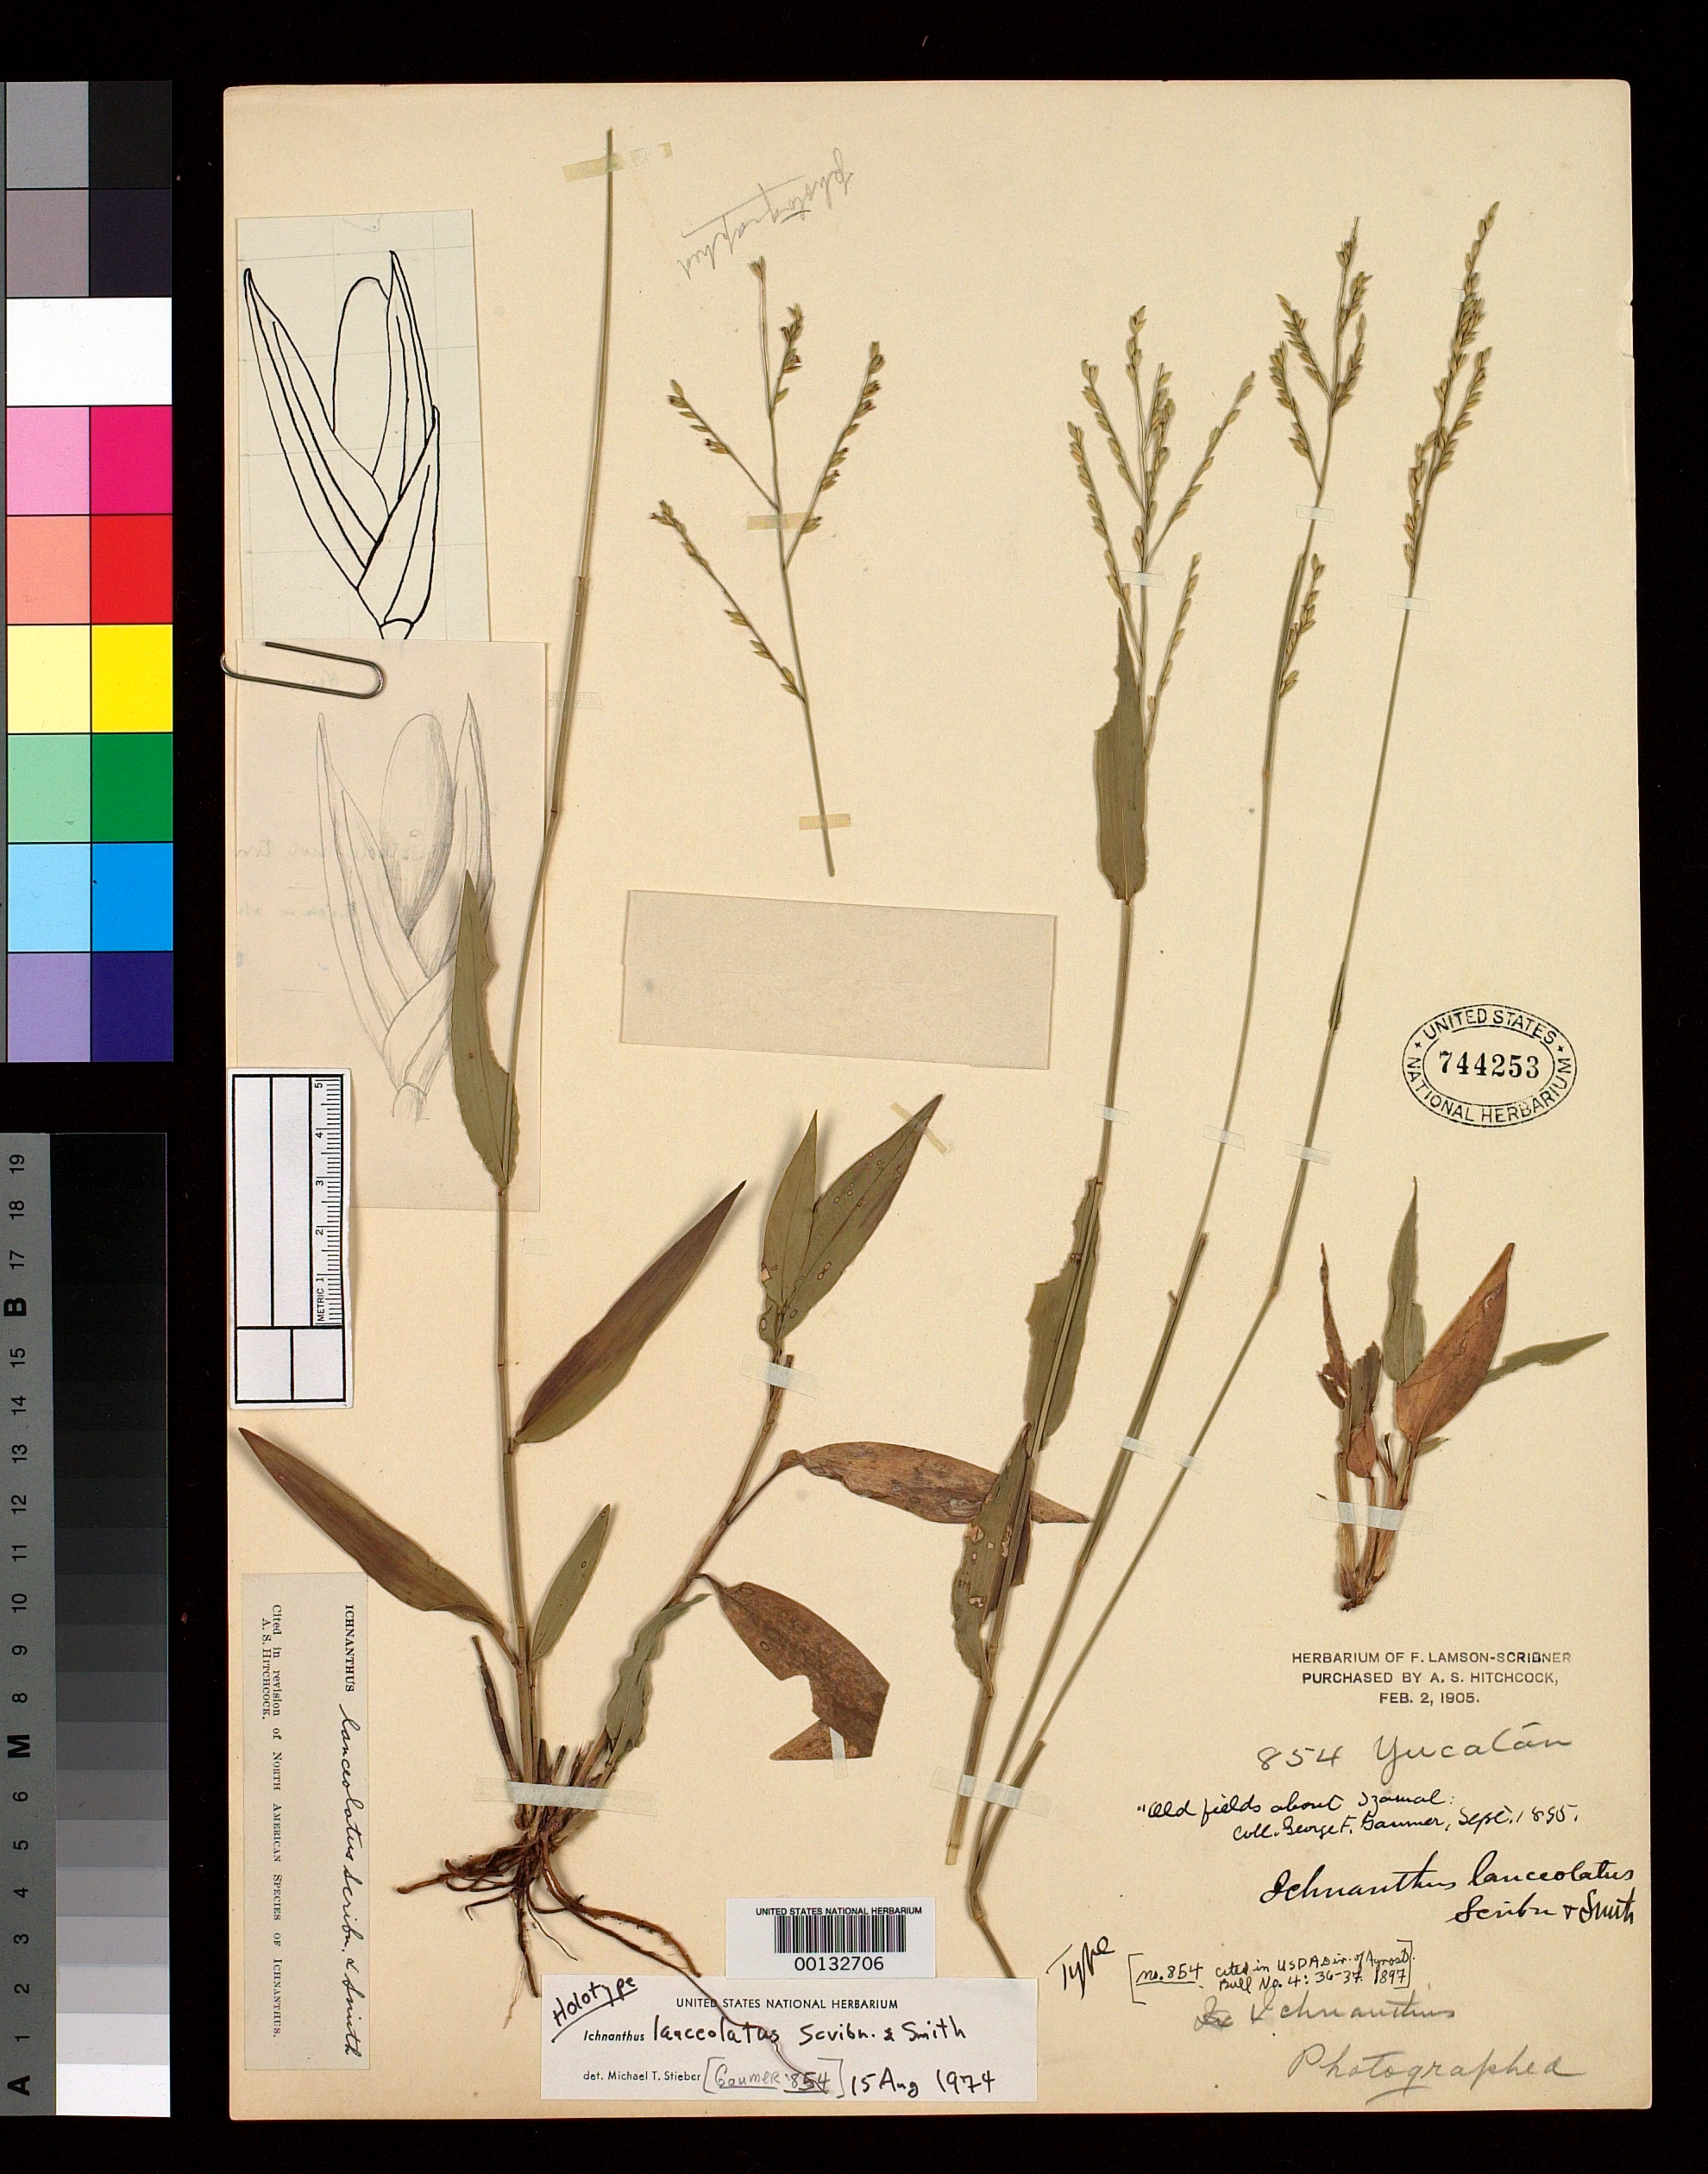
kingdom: Plantae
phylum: Tracheophyta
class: Liliopsida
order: Poales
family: Poaceae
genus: Ichnanthus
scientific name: Ichnanthus lanceolatus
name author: Scribn. & J.G. Sm.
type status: Holotype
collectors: G. F. Gaumer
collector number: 854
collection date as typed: Sep 1895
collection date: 1895-09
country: Mexico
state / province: Yucatán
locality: Izamal.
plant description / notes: Specimen annotated "holotype" by M.T. Stieber (1974) but cited as "lectotype" (1987, Syst. Bot. 12: 93) without explanation. If lectotypified, then effected by A.S. Hitchcock, Contr. U.S. Natl. Herb. 22(1): 8 (1920).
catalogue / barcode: US 744253